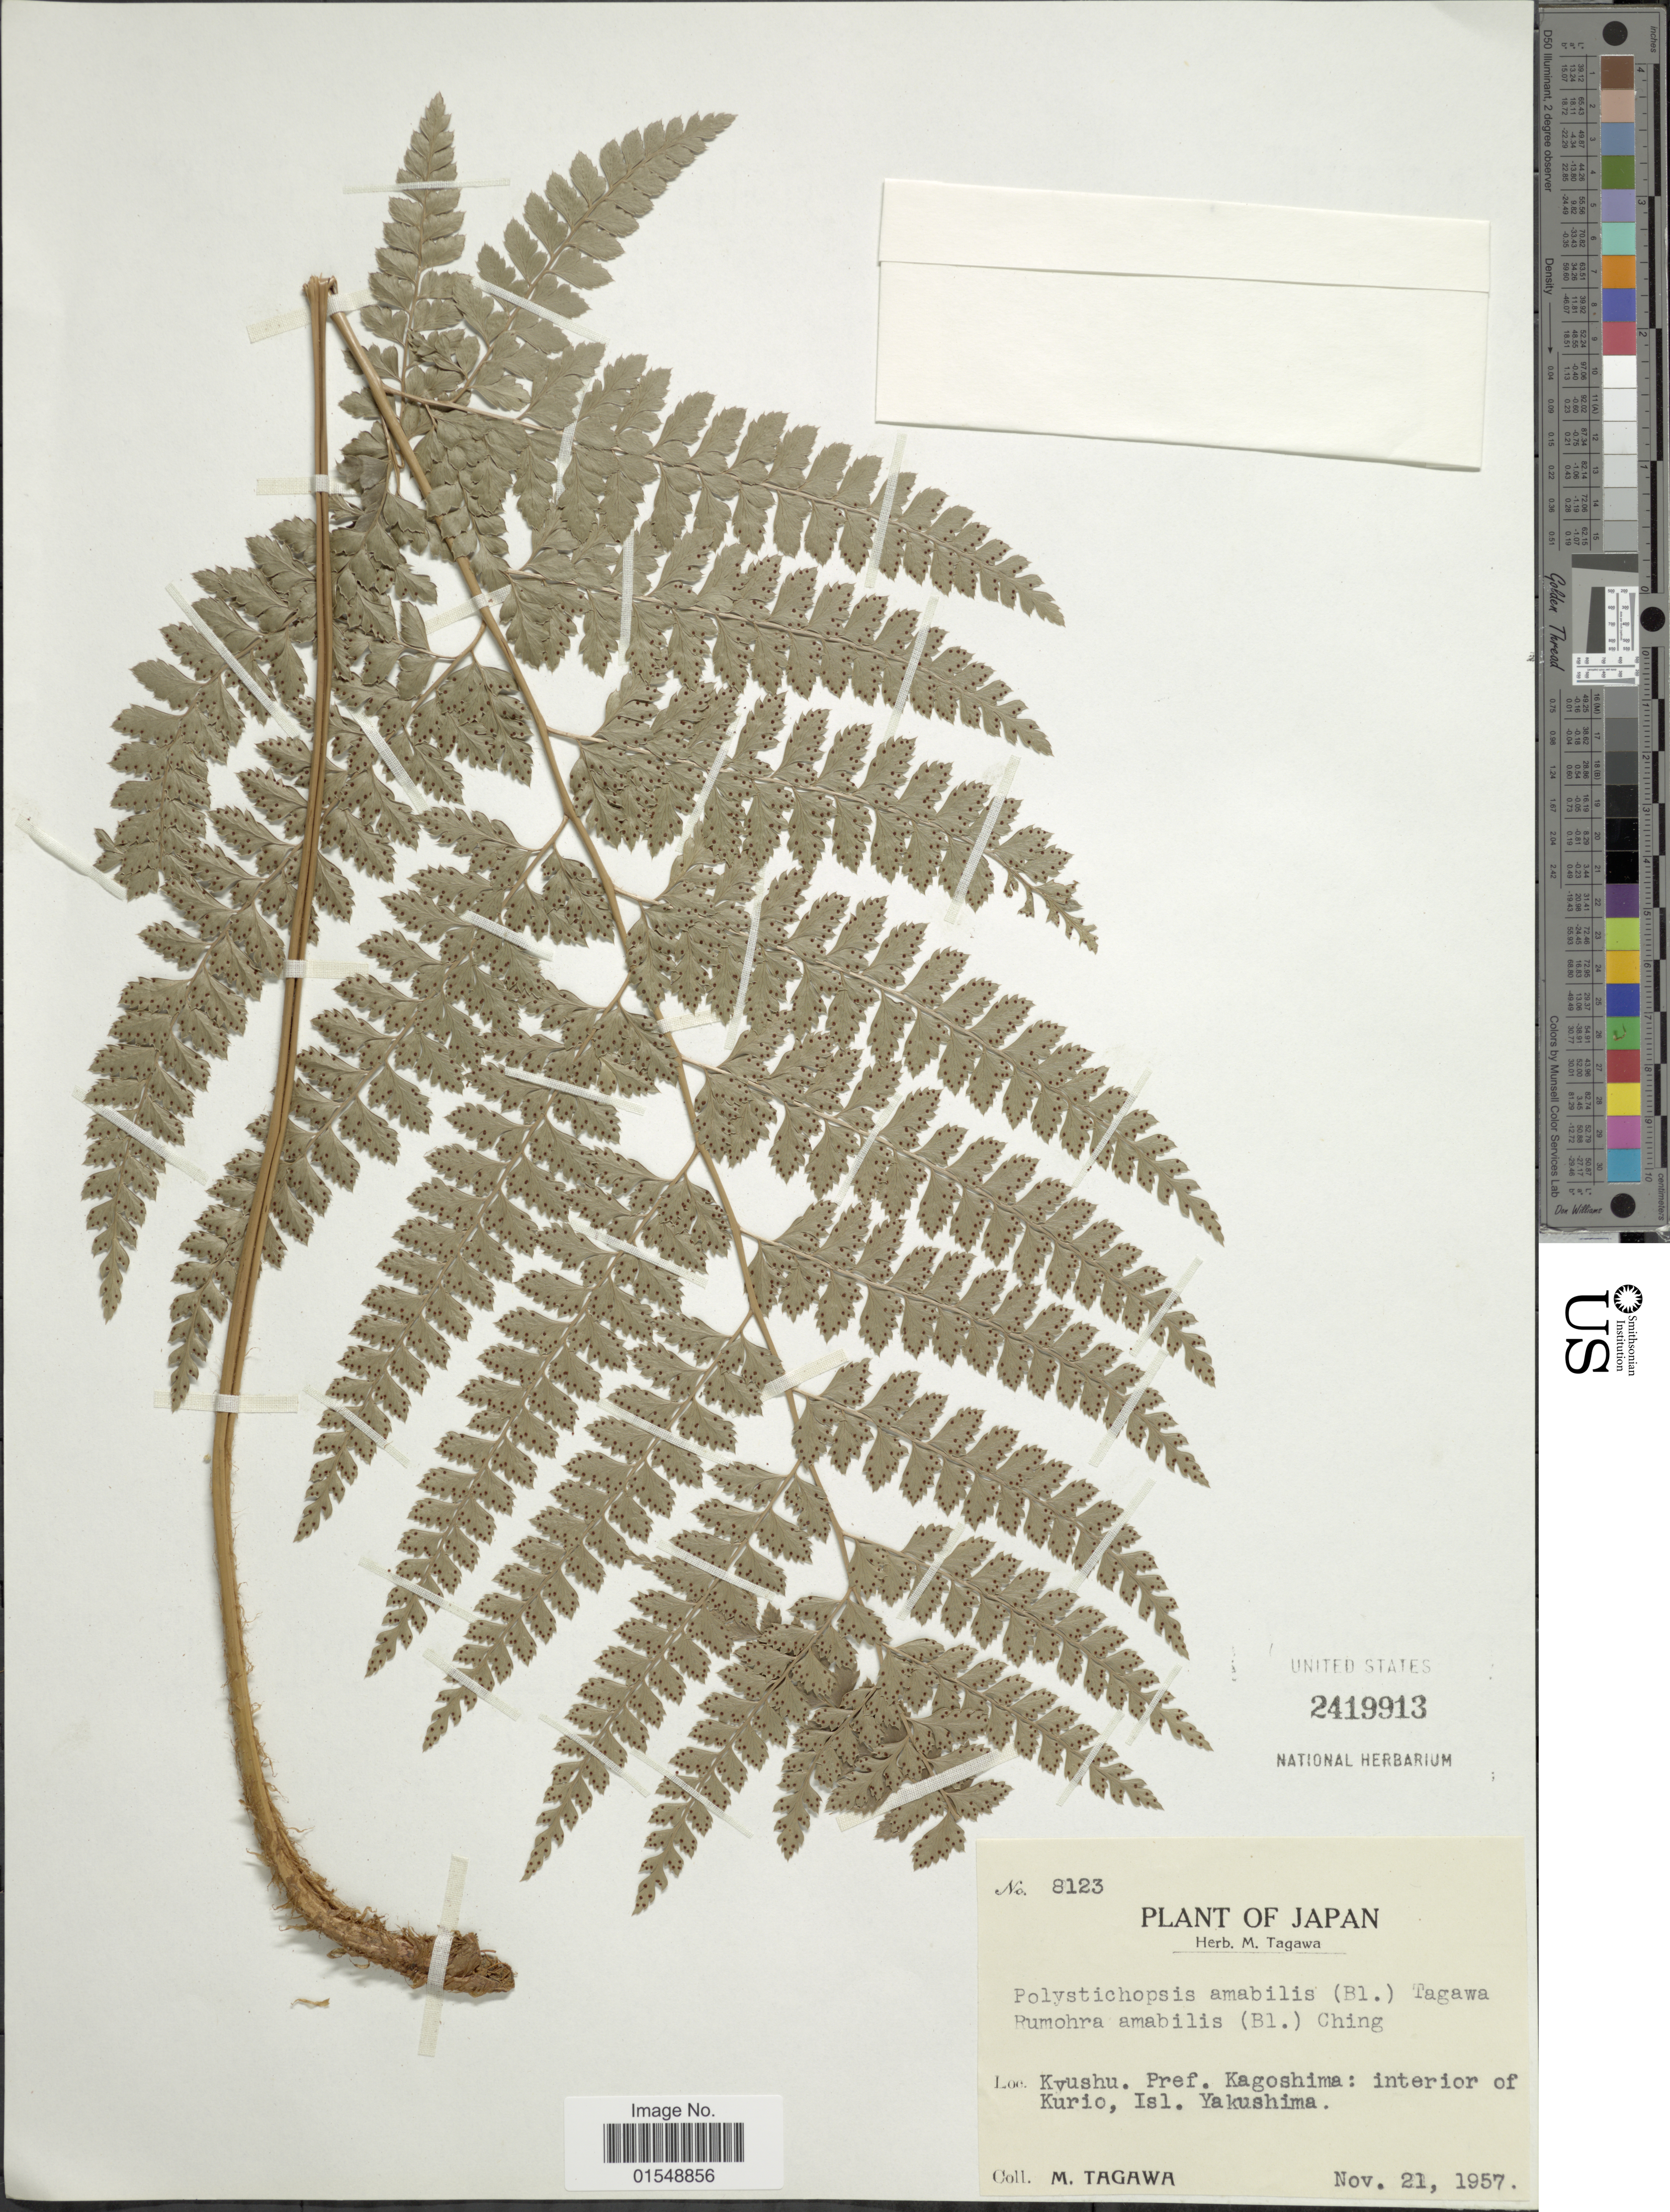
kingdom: Plantae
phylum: Tracheophyta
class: Polypodiopsida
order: Polypodiales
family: Dryopteridaceae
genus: Arachniodes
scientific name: Arachniodes amabilis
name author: (Blume) Tindale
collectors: M. Tagawa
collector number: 8123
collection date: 1957-11-21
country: Japan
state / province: Kagosima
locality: Kyushu: interior of Kurio, Isl. Yakushima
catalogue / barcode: US 2419913